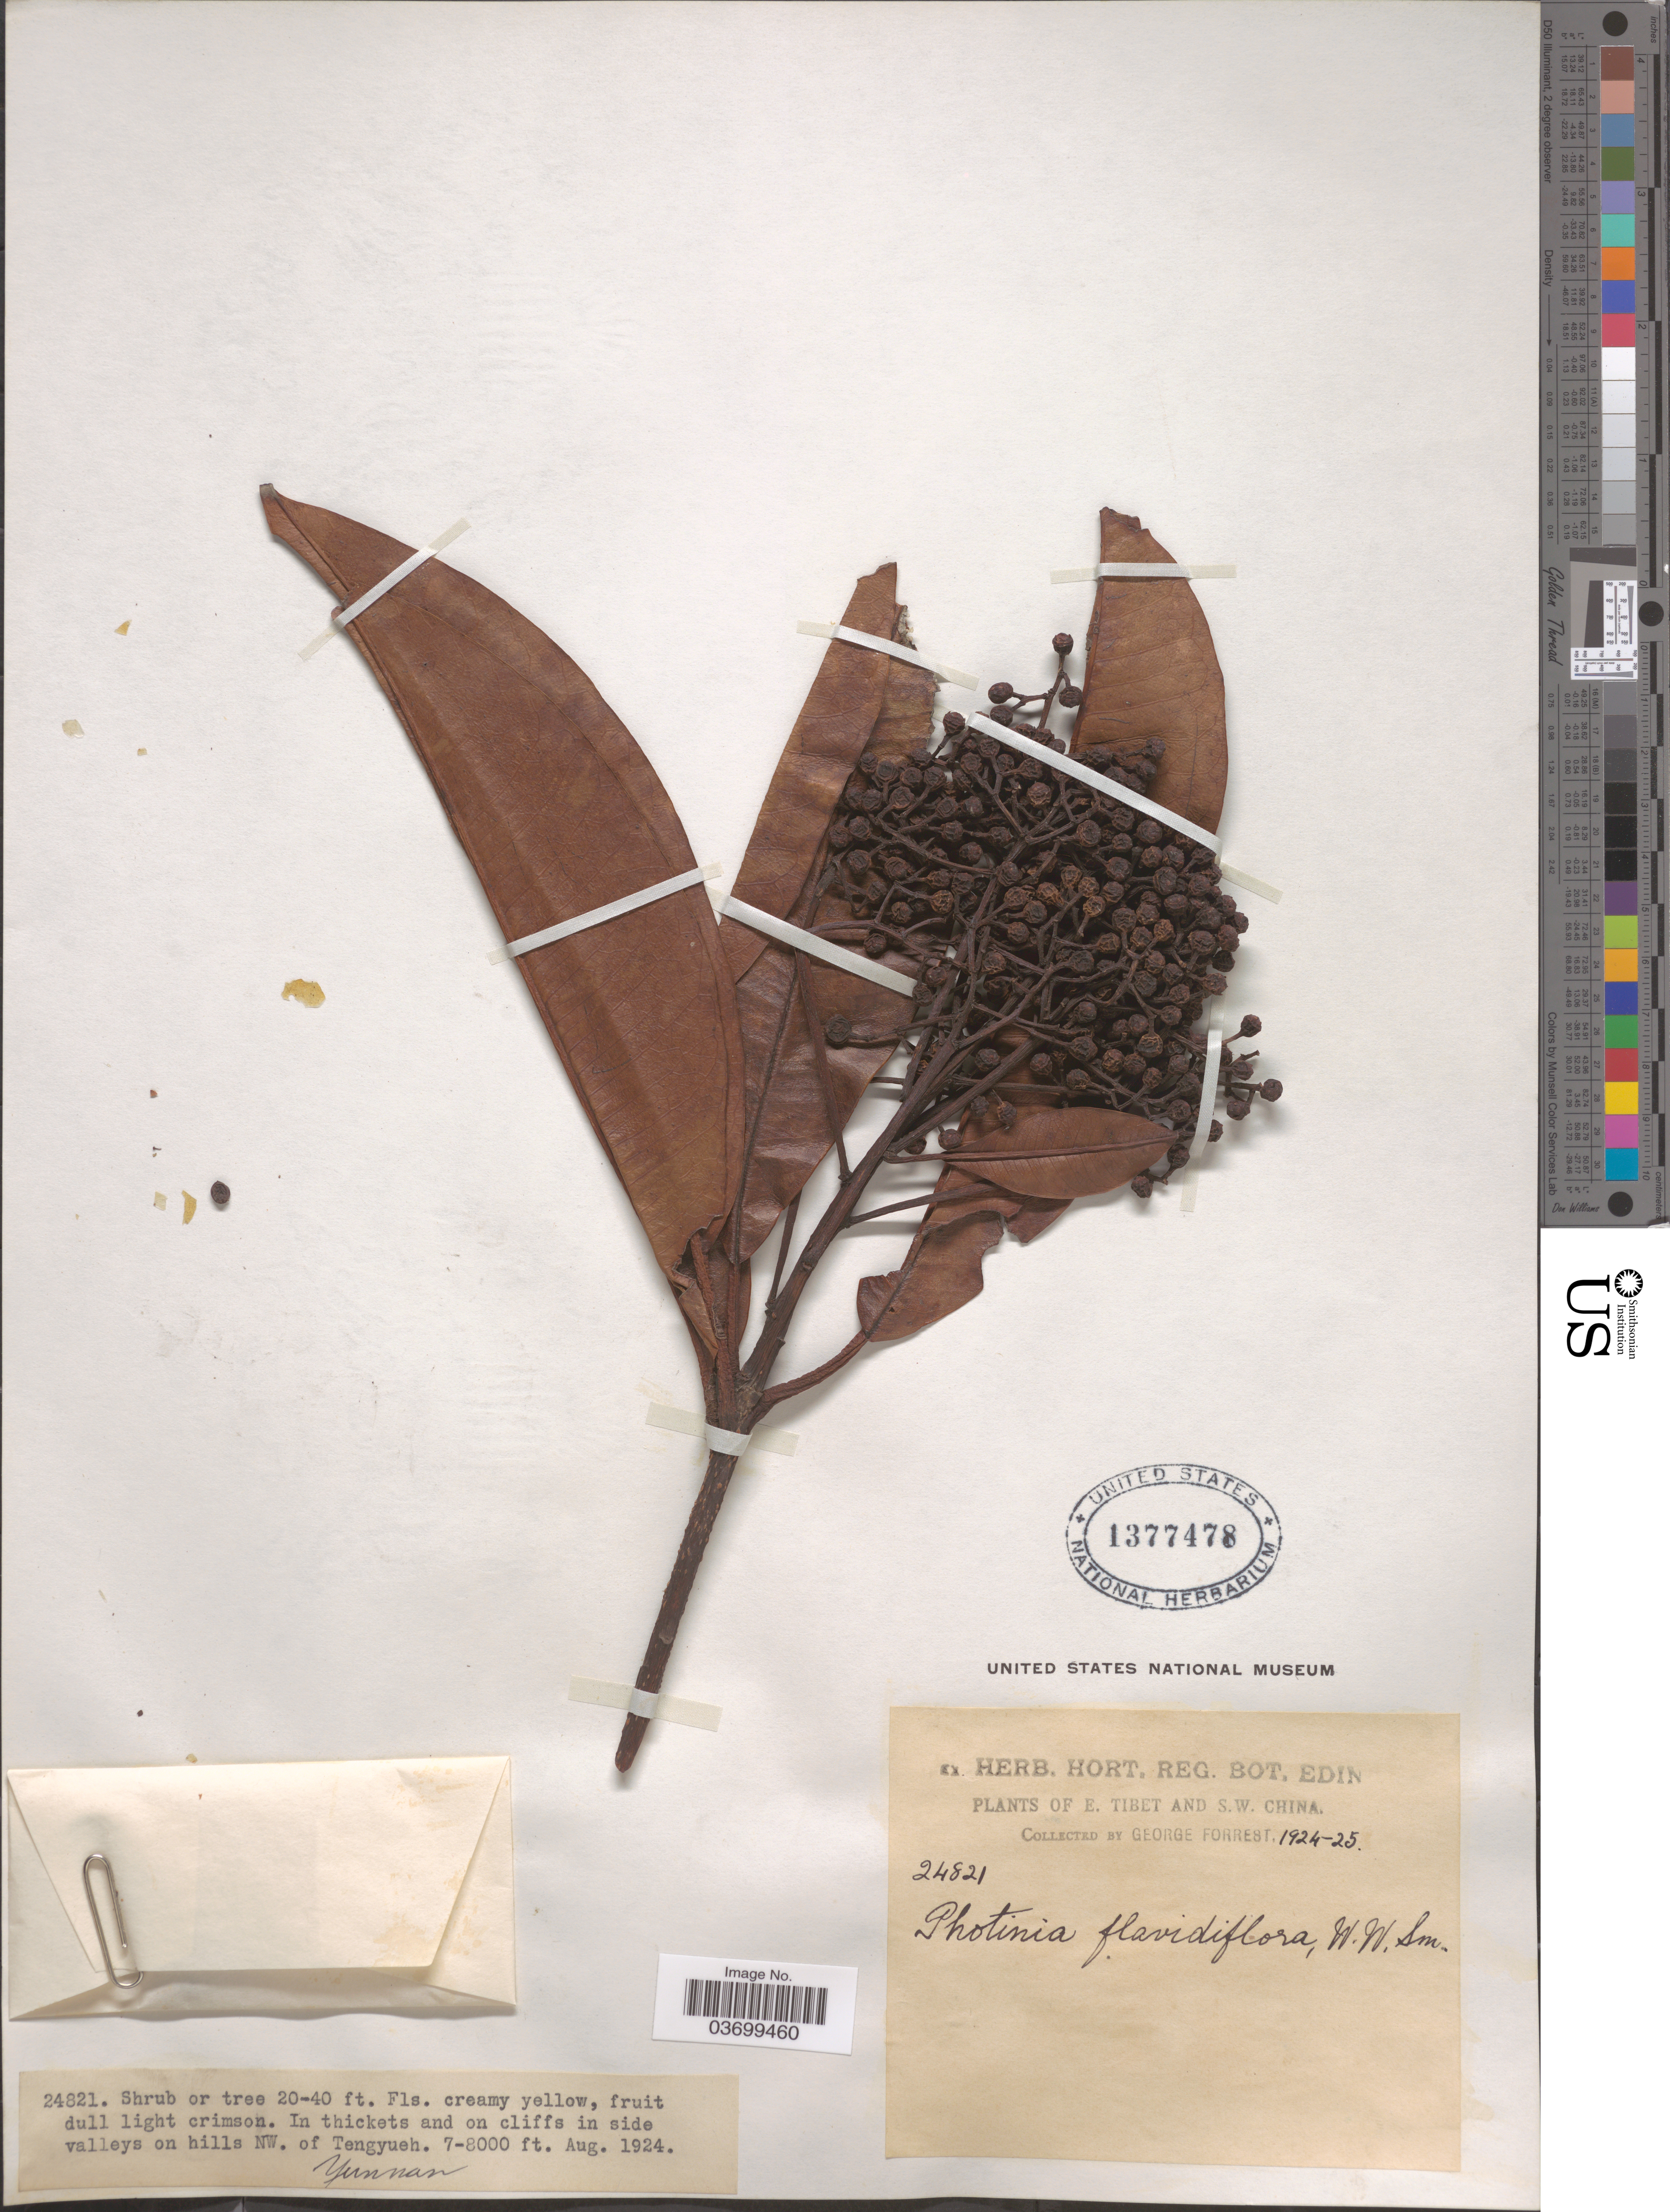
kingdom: Plantae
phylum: Tracheophyta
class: Magnoliopsida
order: Rosales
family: Rosaceae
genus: Photinia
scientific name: Photinia flavidiflora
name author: W.W. Sm.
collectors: G. Forrest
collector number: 24821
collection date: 1924-08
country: China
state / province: Yunnan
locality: In side valleys on hills NW. of Tengyueh. S.W. China.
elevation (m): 2134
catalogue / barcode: US 1377478